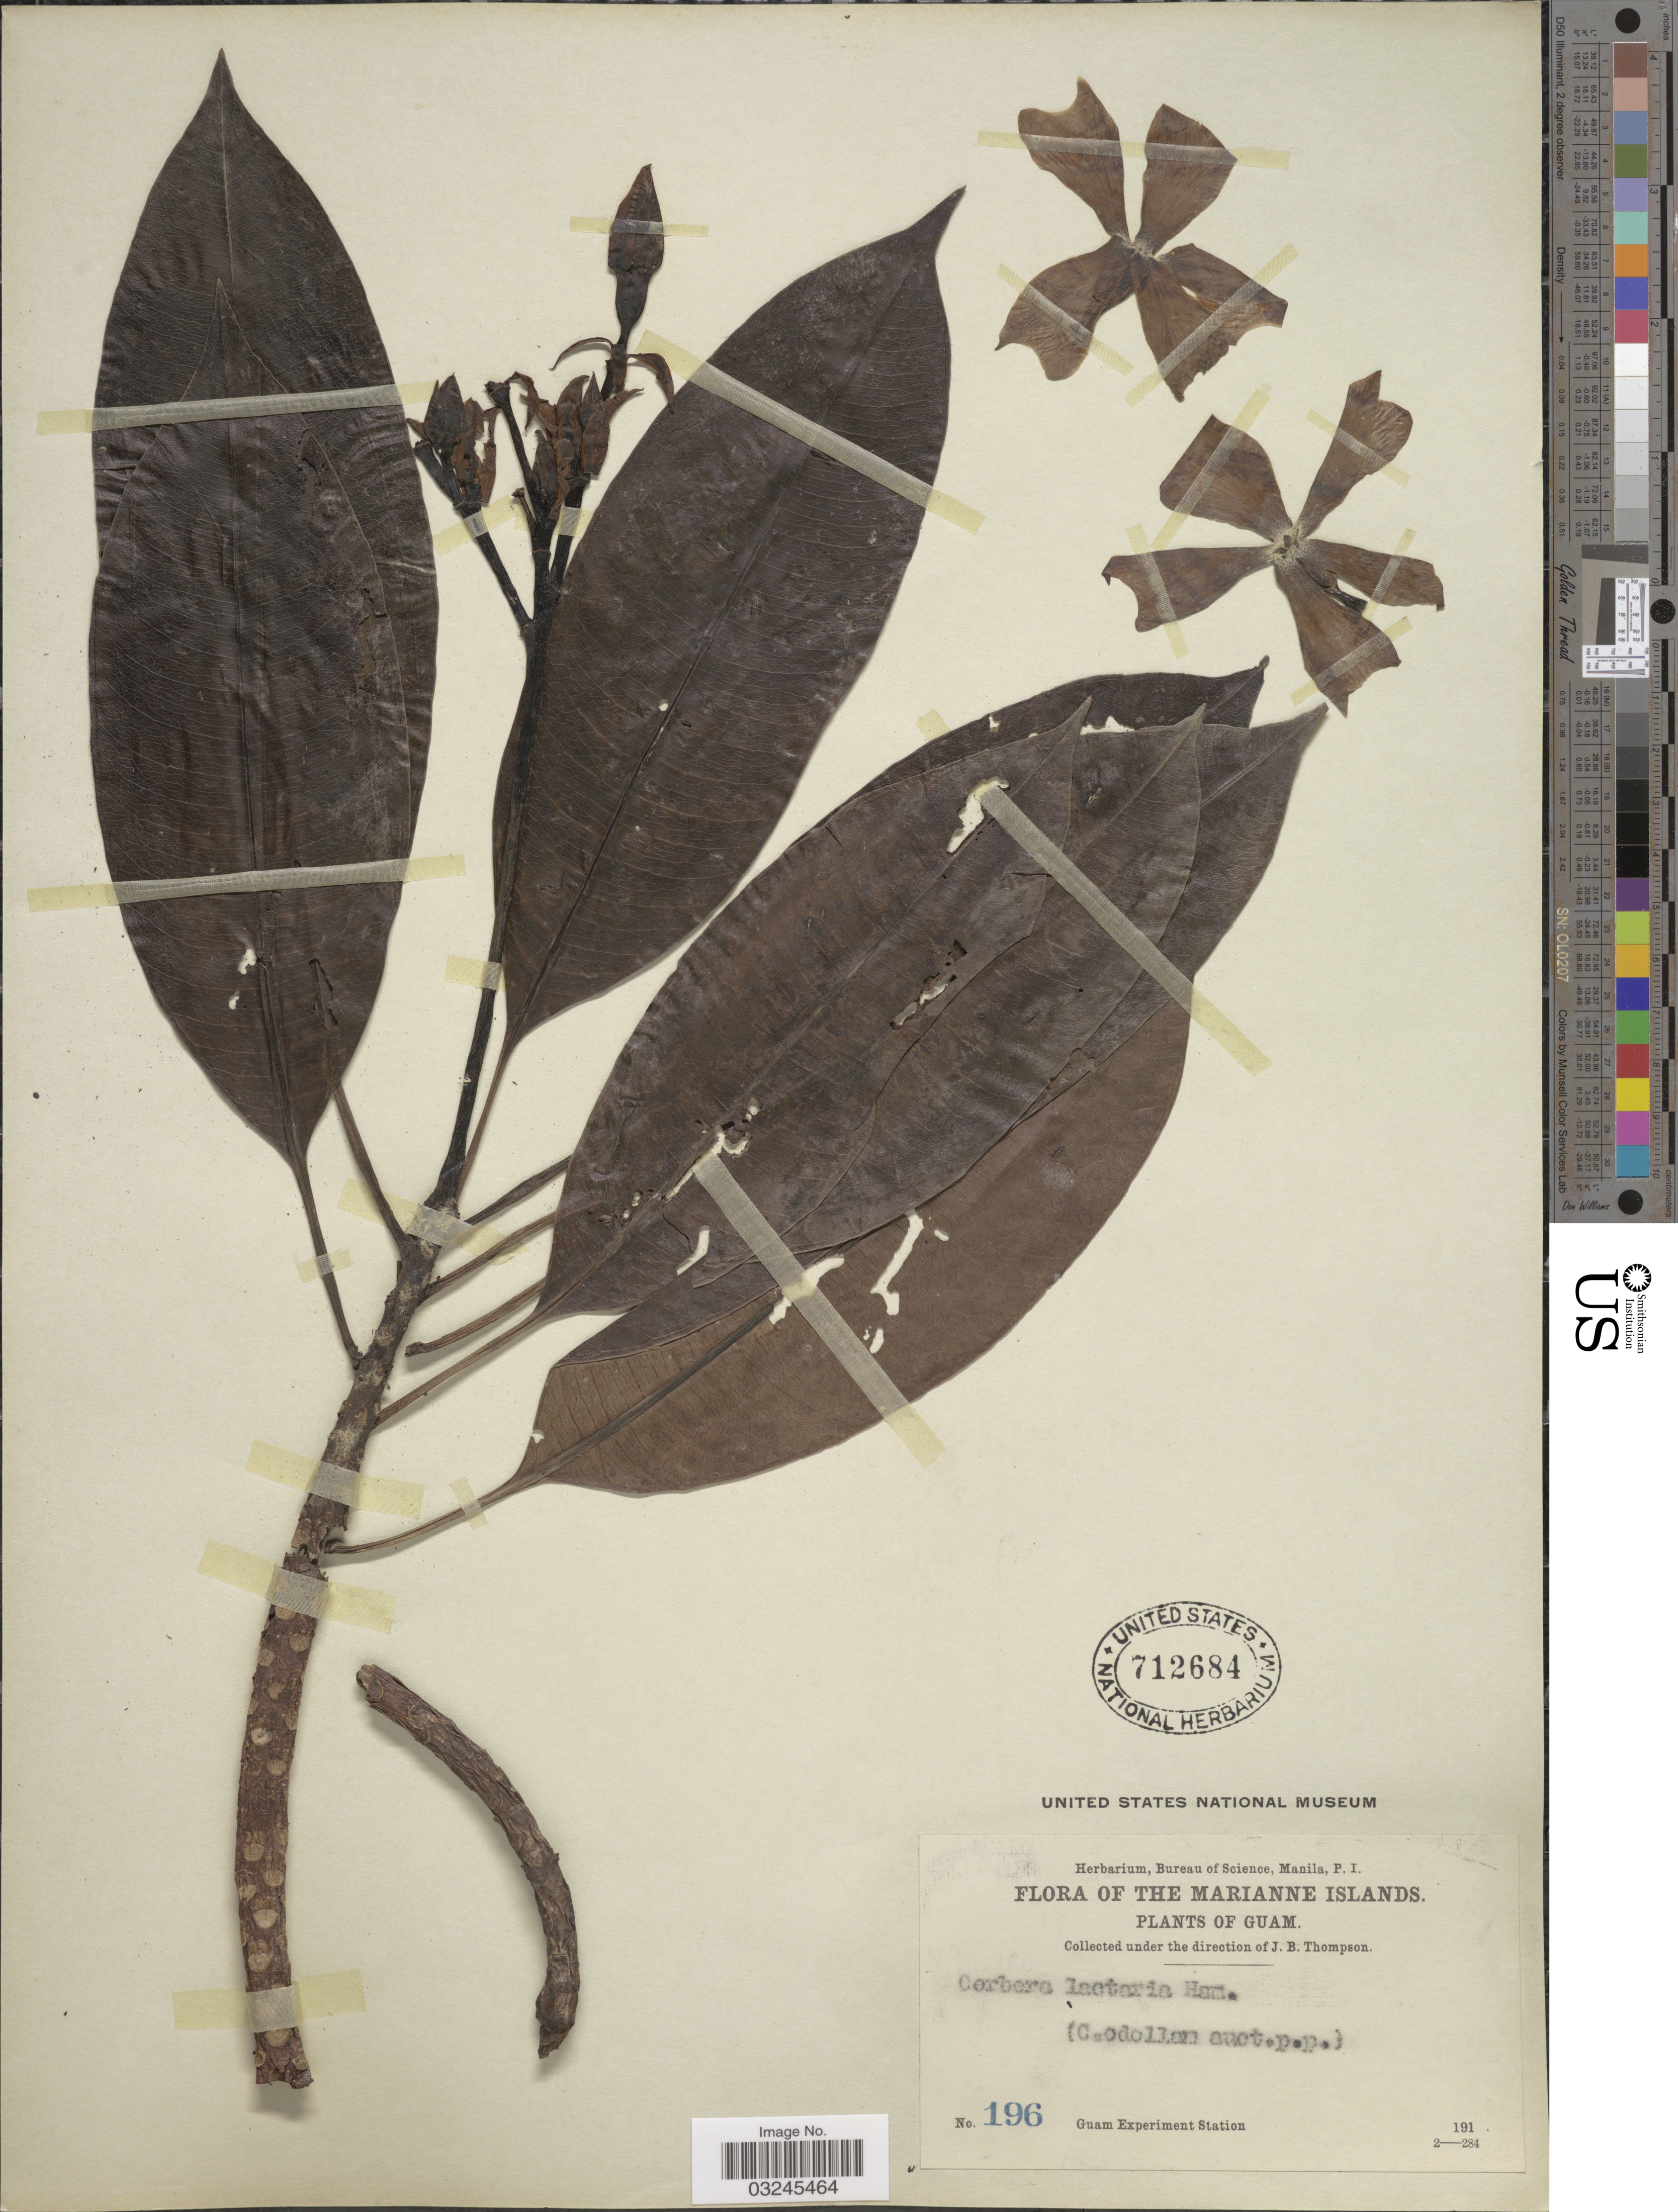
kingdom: Plantae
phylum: Tracheophyta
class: Magnoliopsida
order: Gentianales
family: Apocynaceae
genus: Cerbera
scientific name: Cerbera odollam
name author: Gaertn.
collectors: Guam Exp. Sta.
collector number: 196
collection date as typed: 191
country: Guam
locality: The Marianne Islands.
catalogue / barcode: US 712684